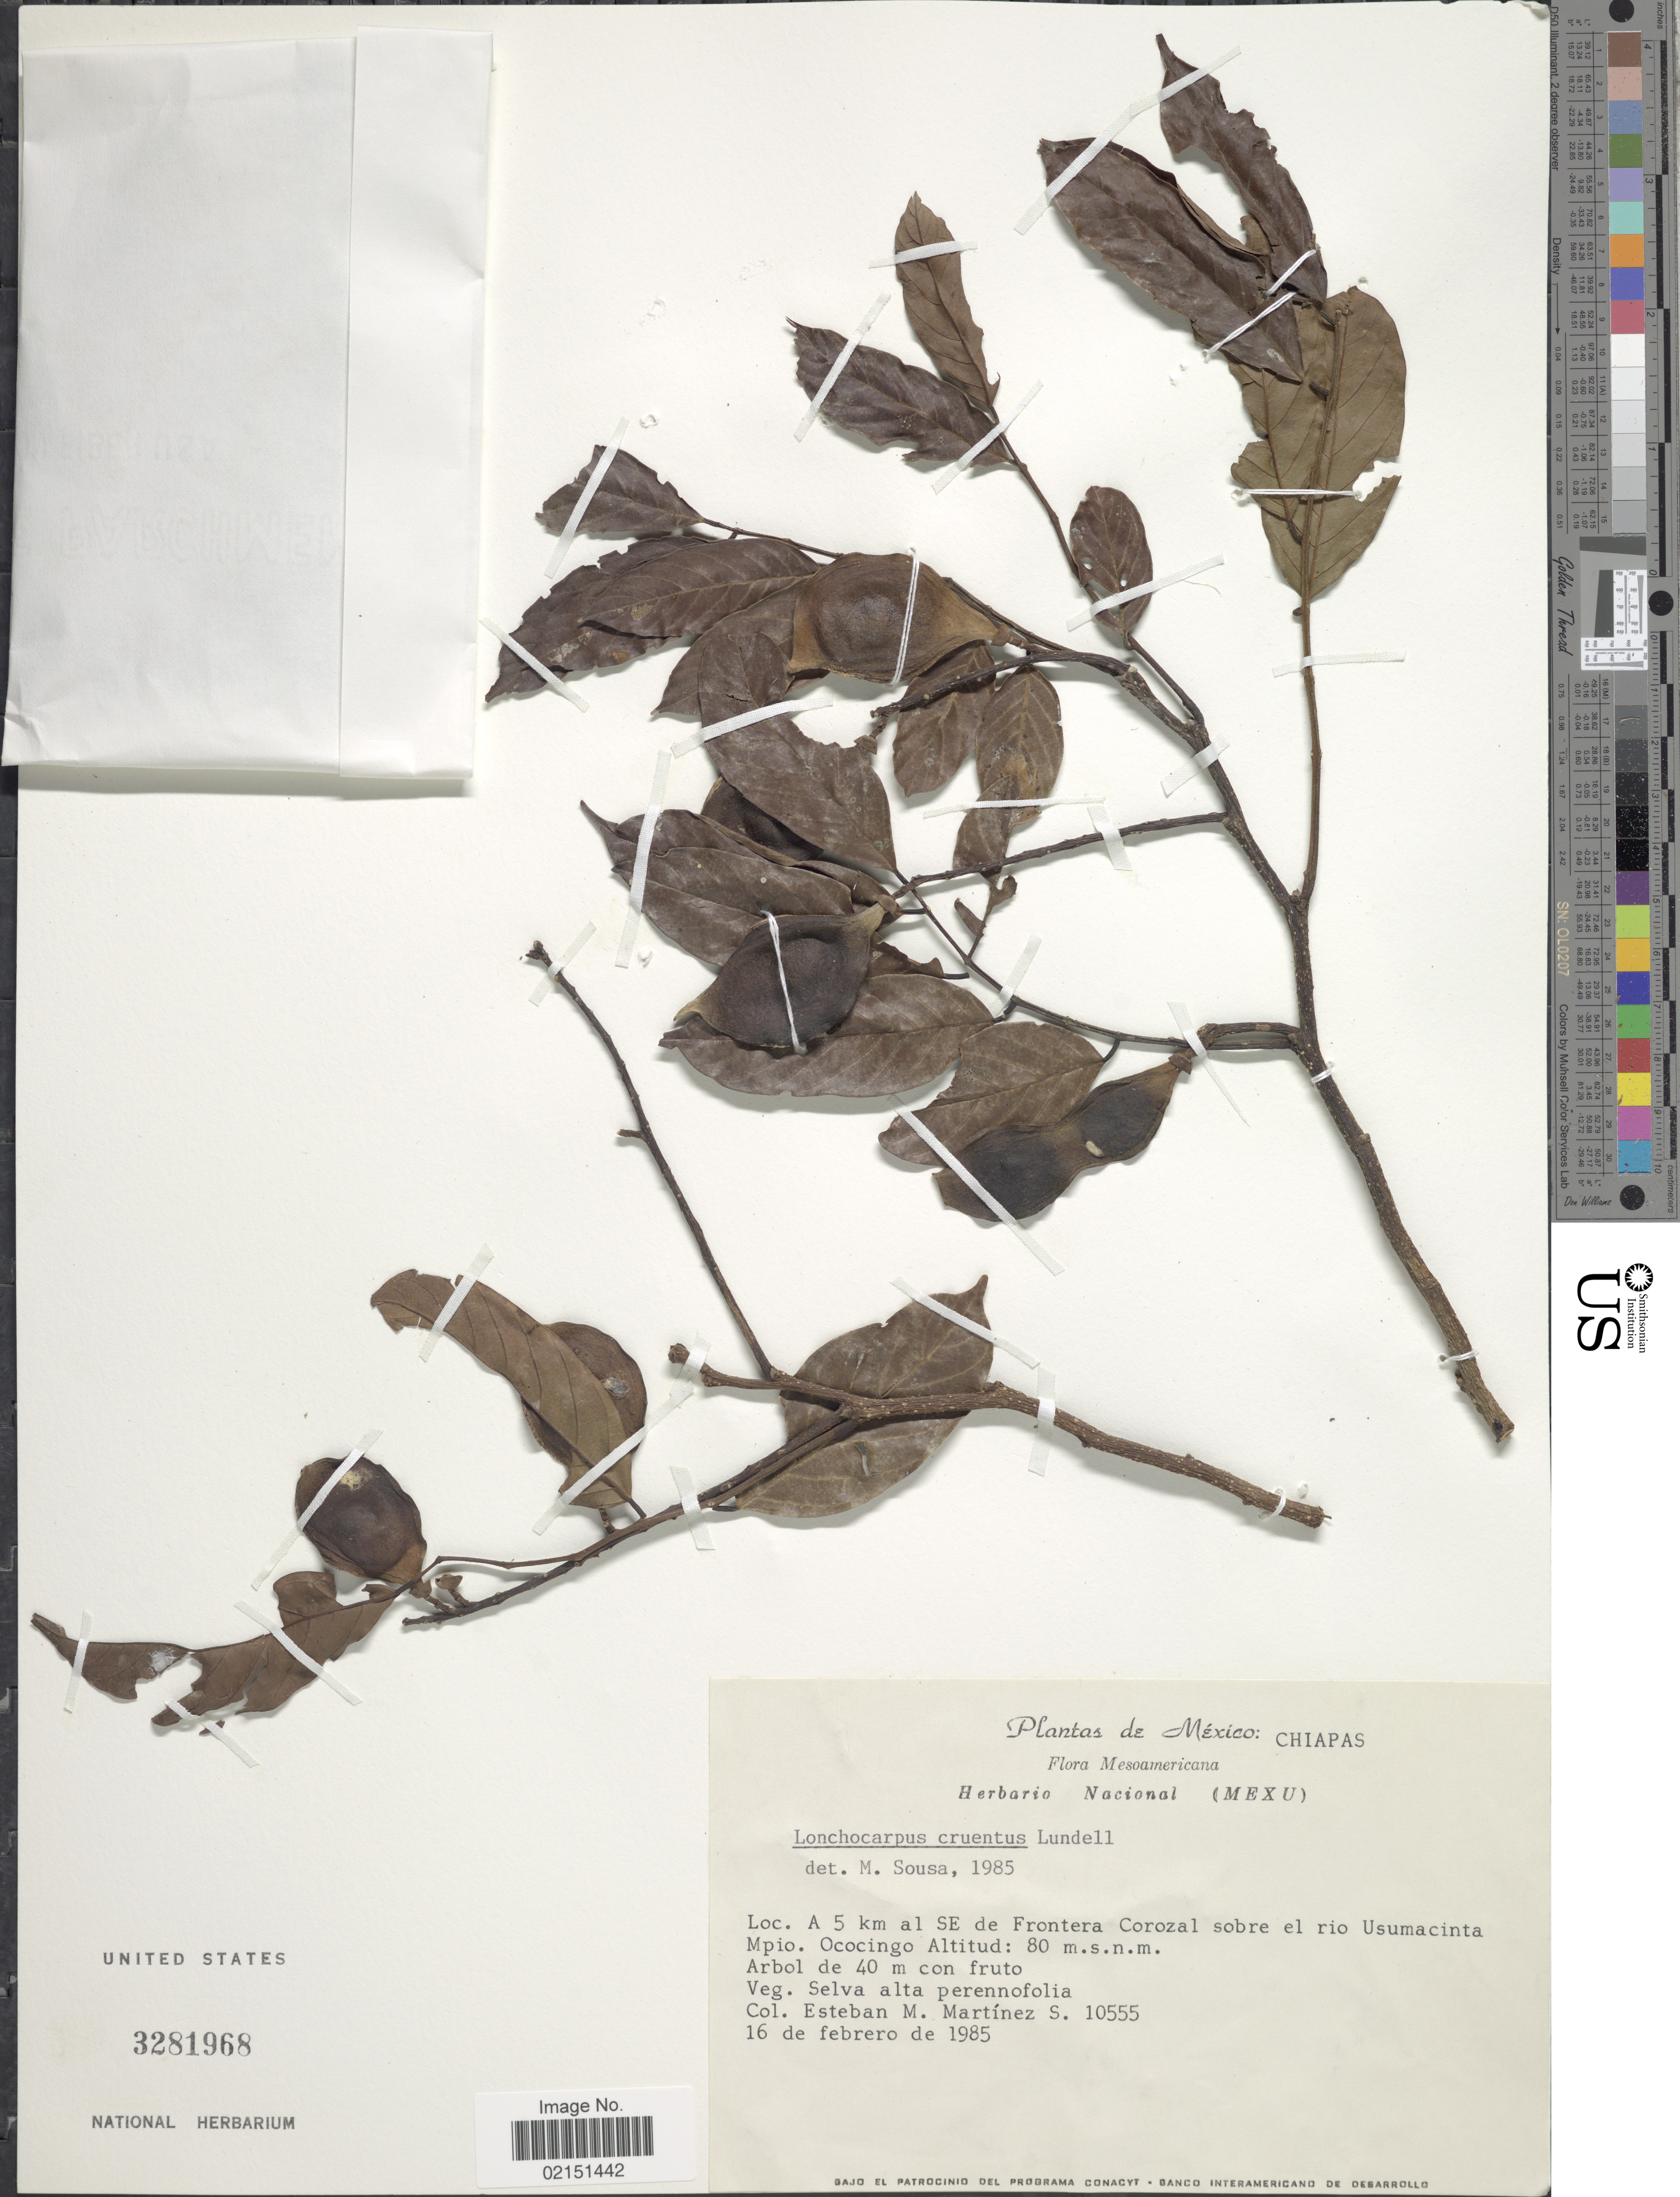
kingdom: Plantae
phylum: Tracheophyta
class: Magnoliopsida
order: Fabales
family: Fabaceae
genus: Lonchocarpus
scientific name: Lonchocarpus cruentus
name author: Lundell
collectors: E. M. Martínez S.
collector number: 10555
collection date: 1985-02-16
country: Mexico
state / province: Chiapas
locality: A 5 km al SE de Frontera Corozal sobre el rio Usumacinta, Mpio. Ococingo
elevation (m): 80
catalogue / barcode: US 3281968